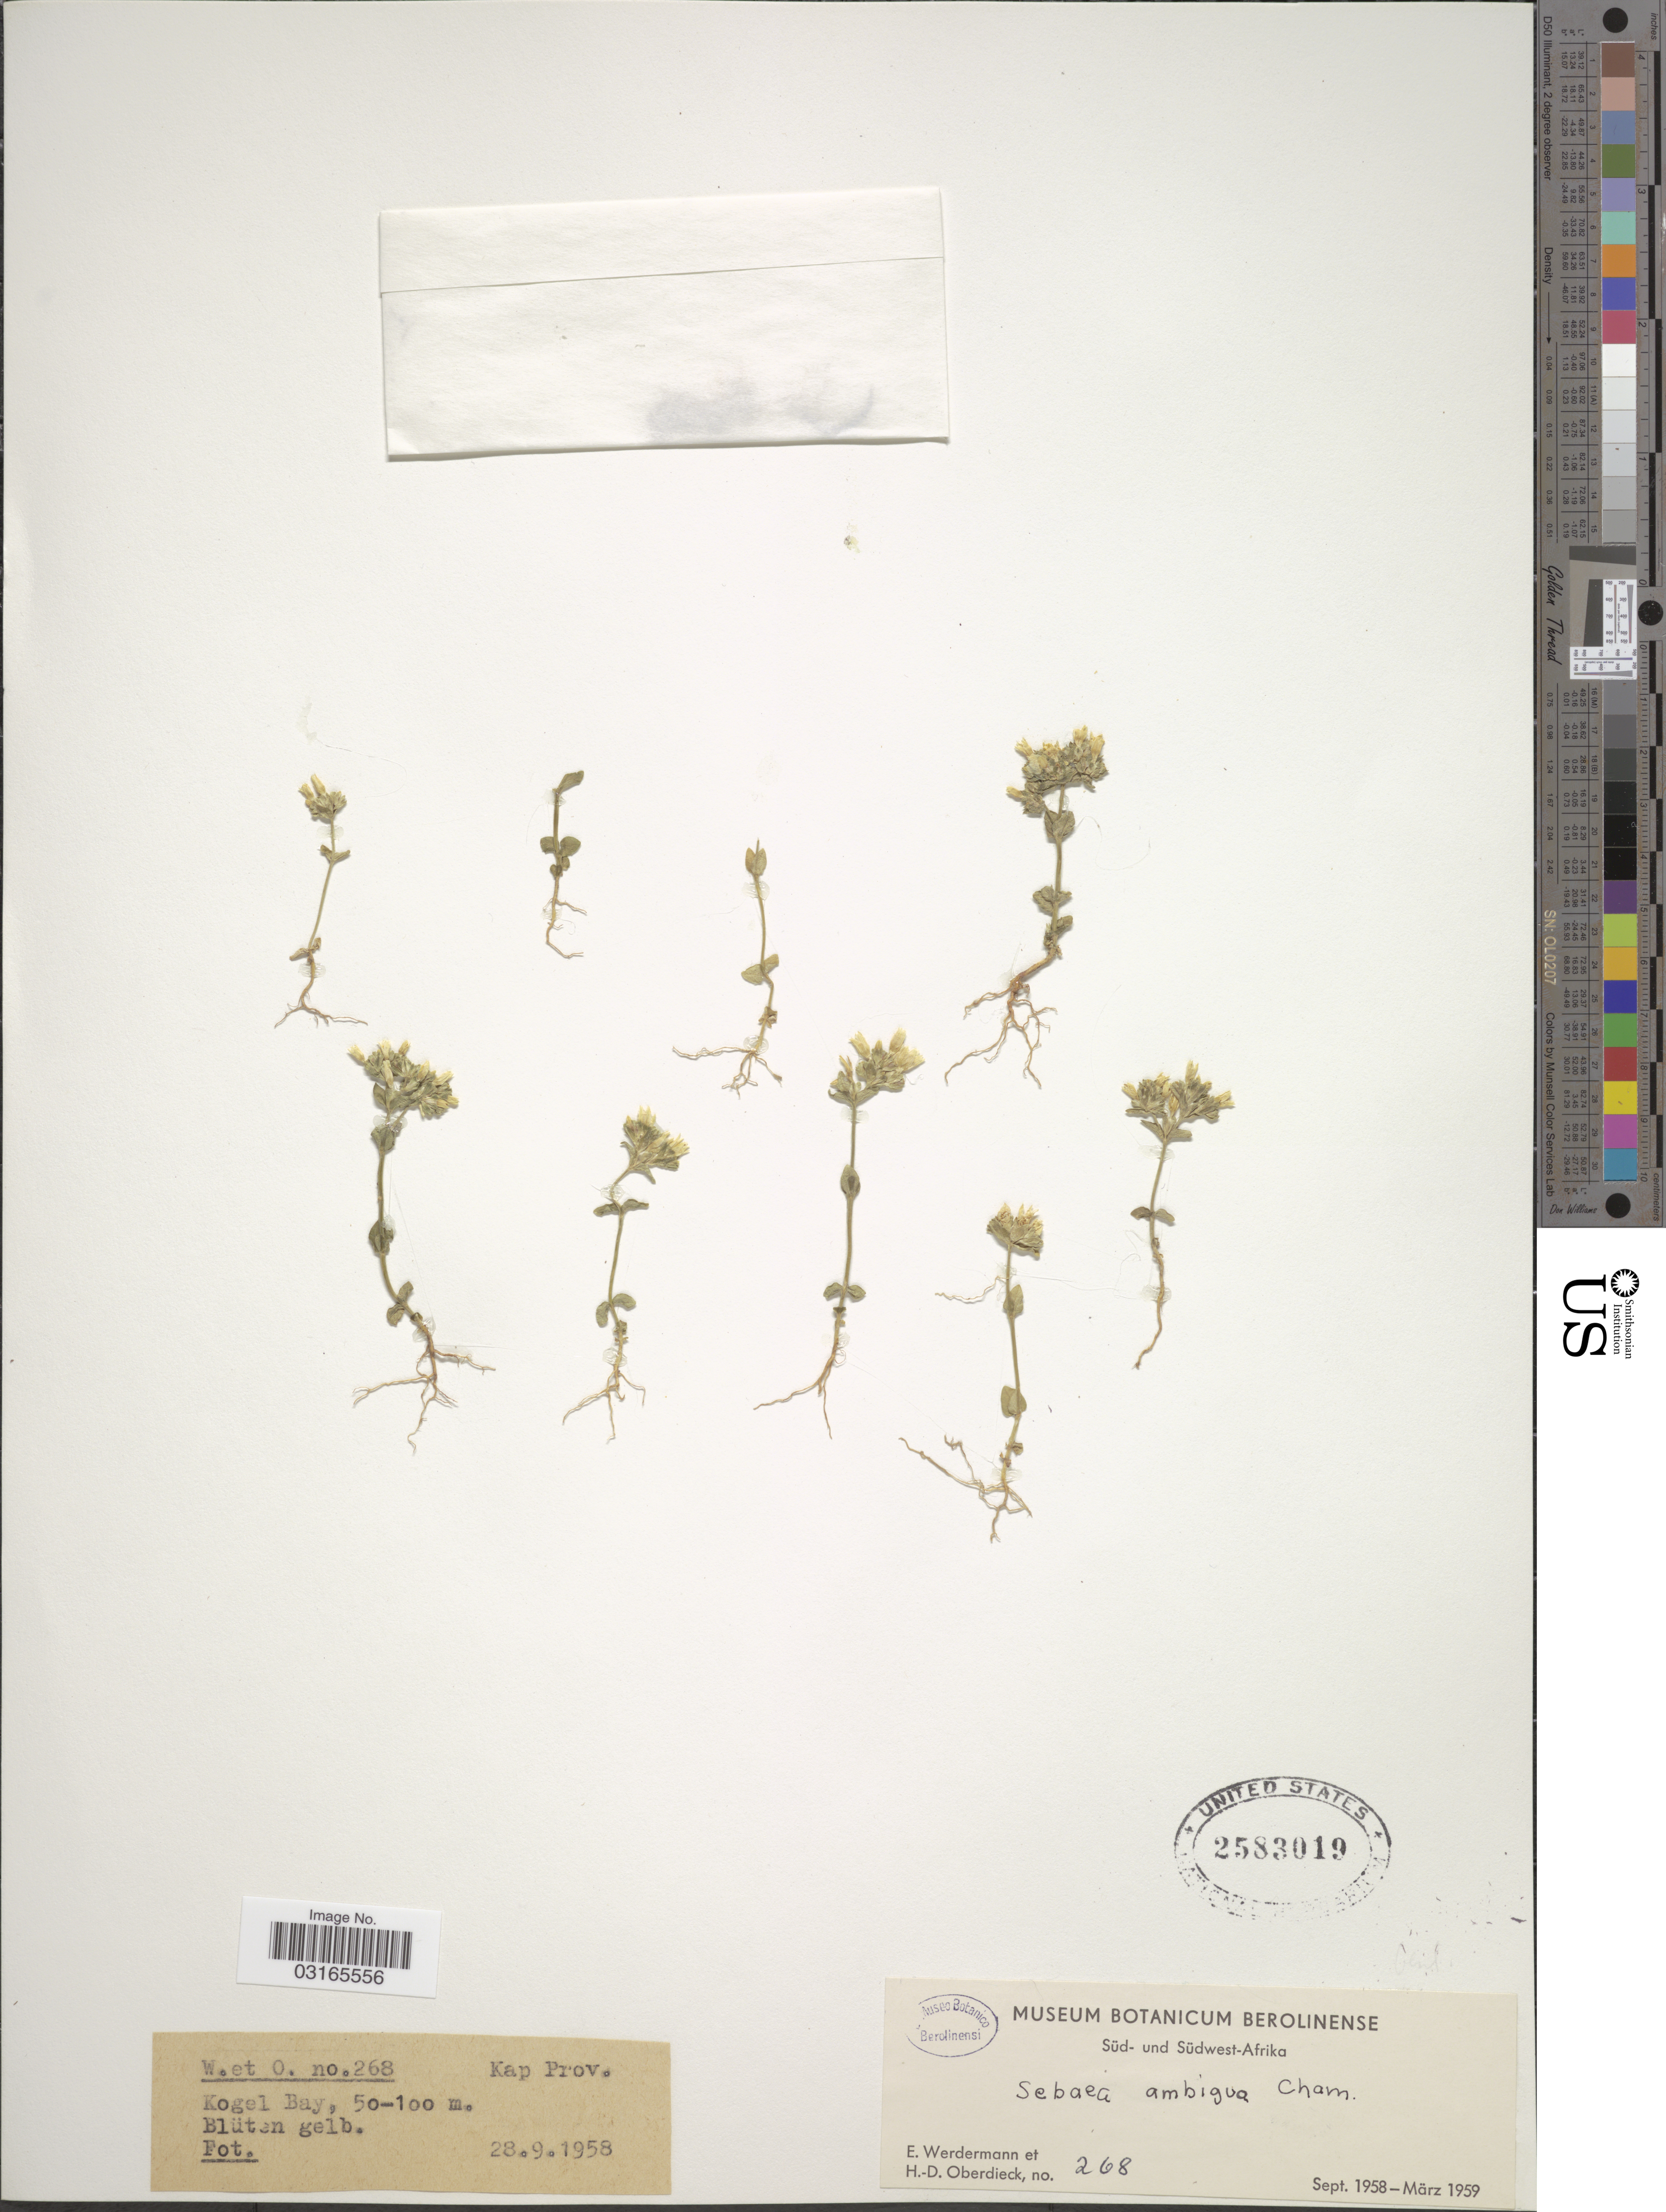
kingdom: Plantae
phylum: Tracheophyta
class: Magnoliopsida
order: Gentianales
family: Gentianaceae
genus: Sebaea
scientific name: Sebaea ambigua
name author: Cham.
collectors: E. Werdermann & H. Oberdieck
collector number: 268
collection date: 1958-09-28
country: South Africa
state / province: Western Cape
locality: Kap Prov. Kogel Bay. Blüten gelb.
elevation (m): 50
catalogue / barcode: US 2583019